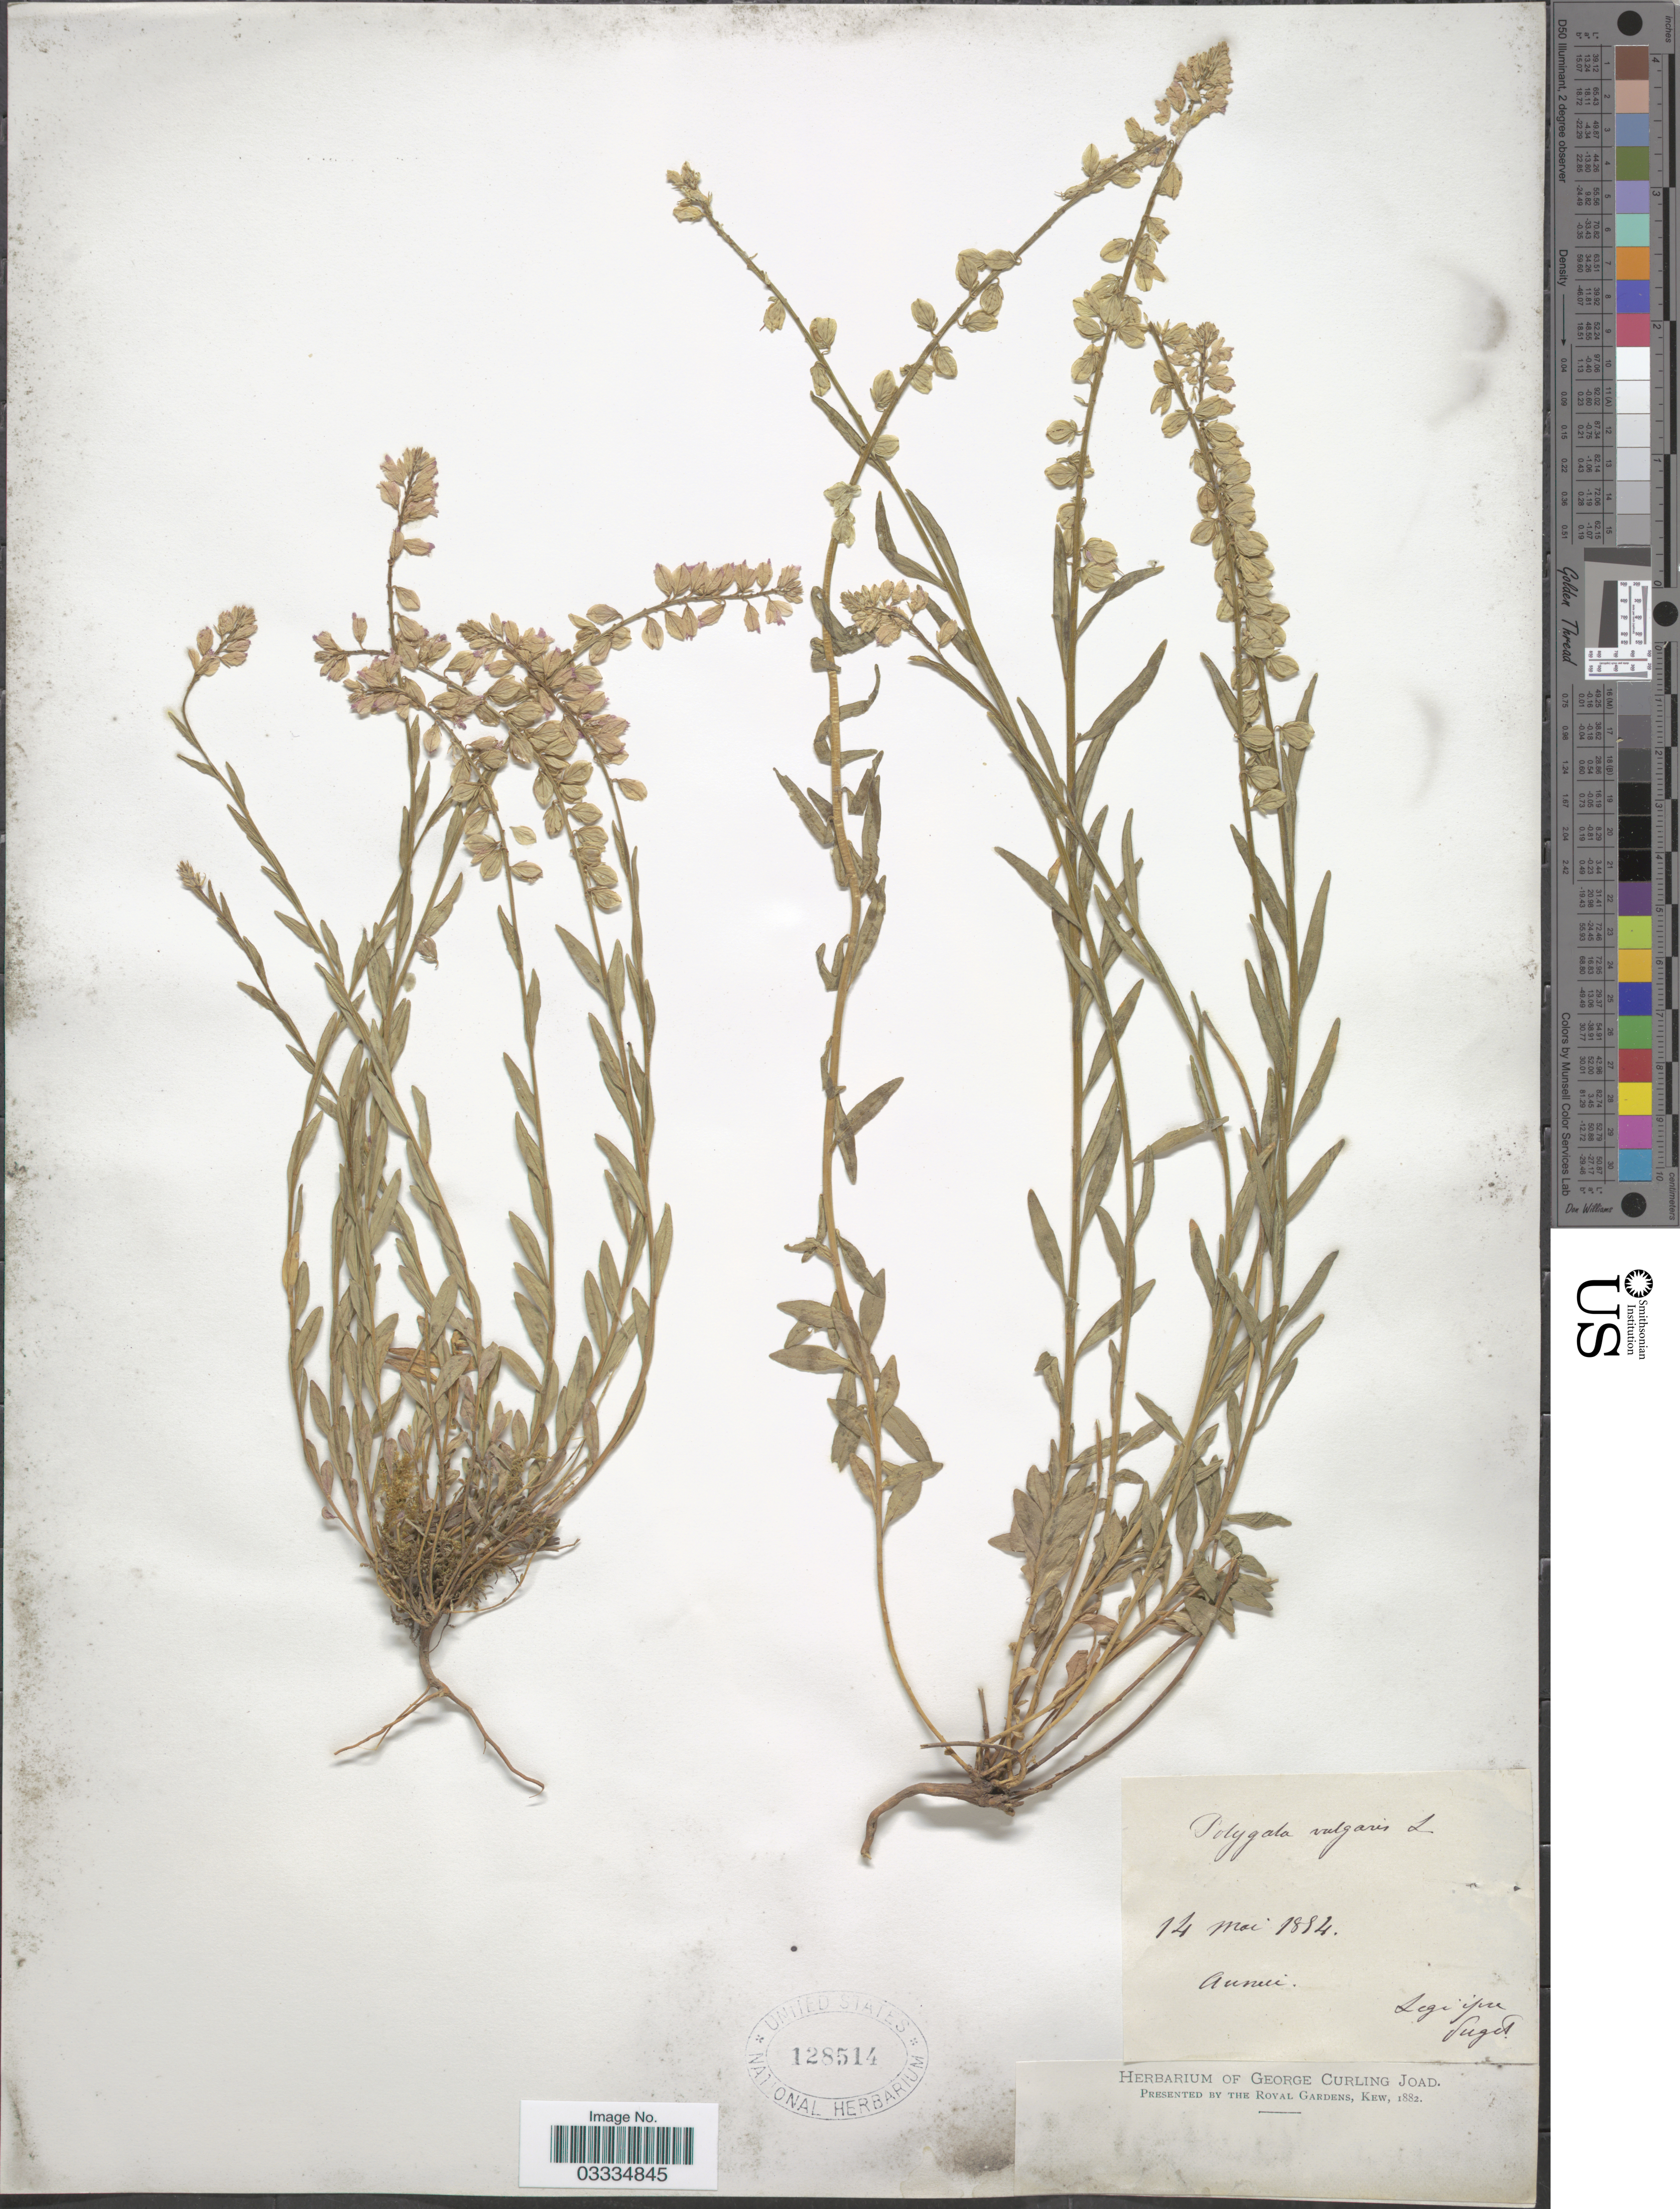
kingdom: Plantae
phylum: Tracheophyta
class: Magnoliopsida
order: Fabales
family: Polygalaceae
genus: Polygala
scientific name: Polygala vulgaris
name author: L.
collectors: -. Puget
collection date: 1884-05-14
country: France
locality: Anneci.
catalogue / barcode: US 128514